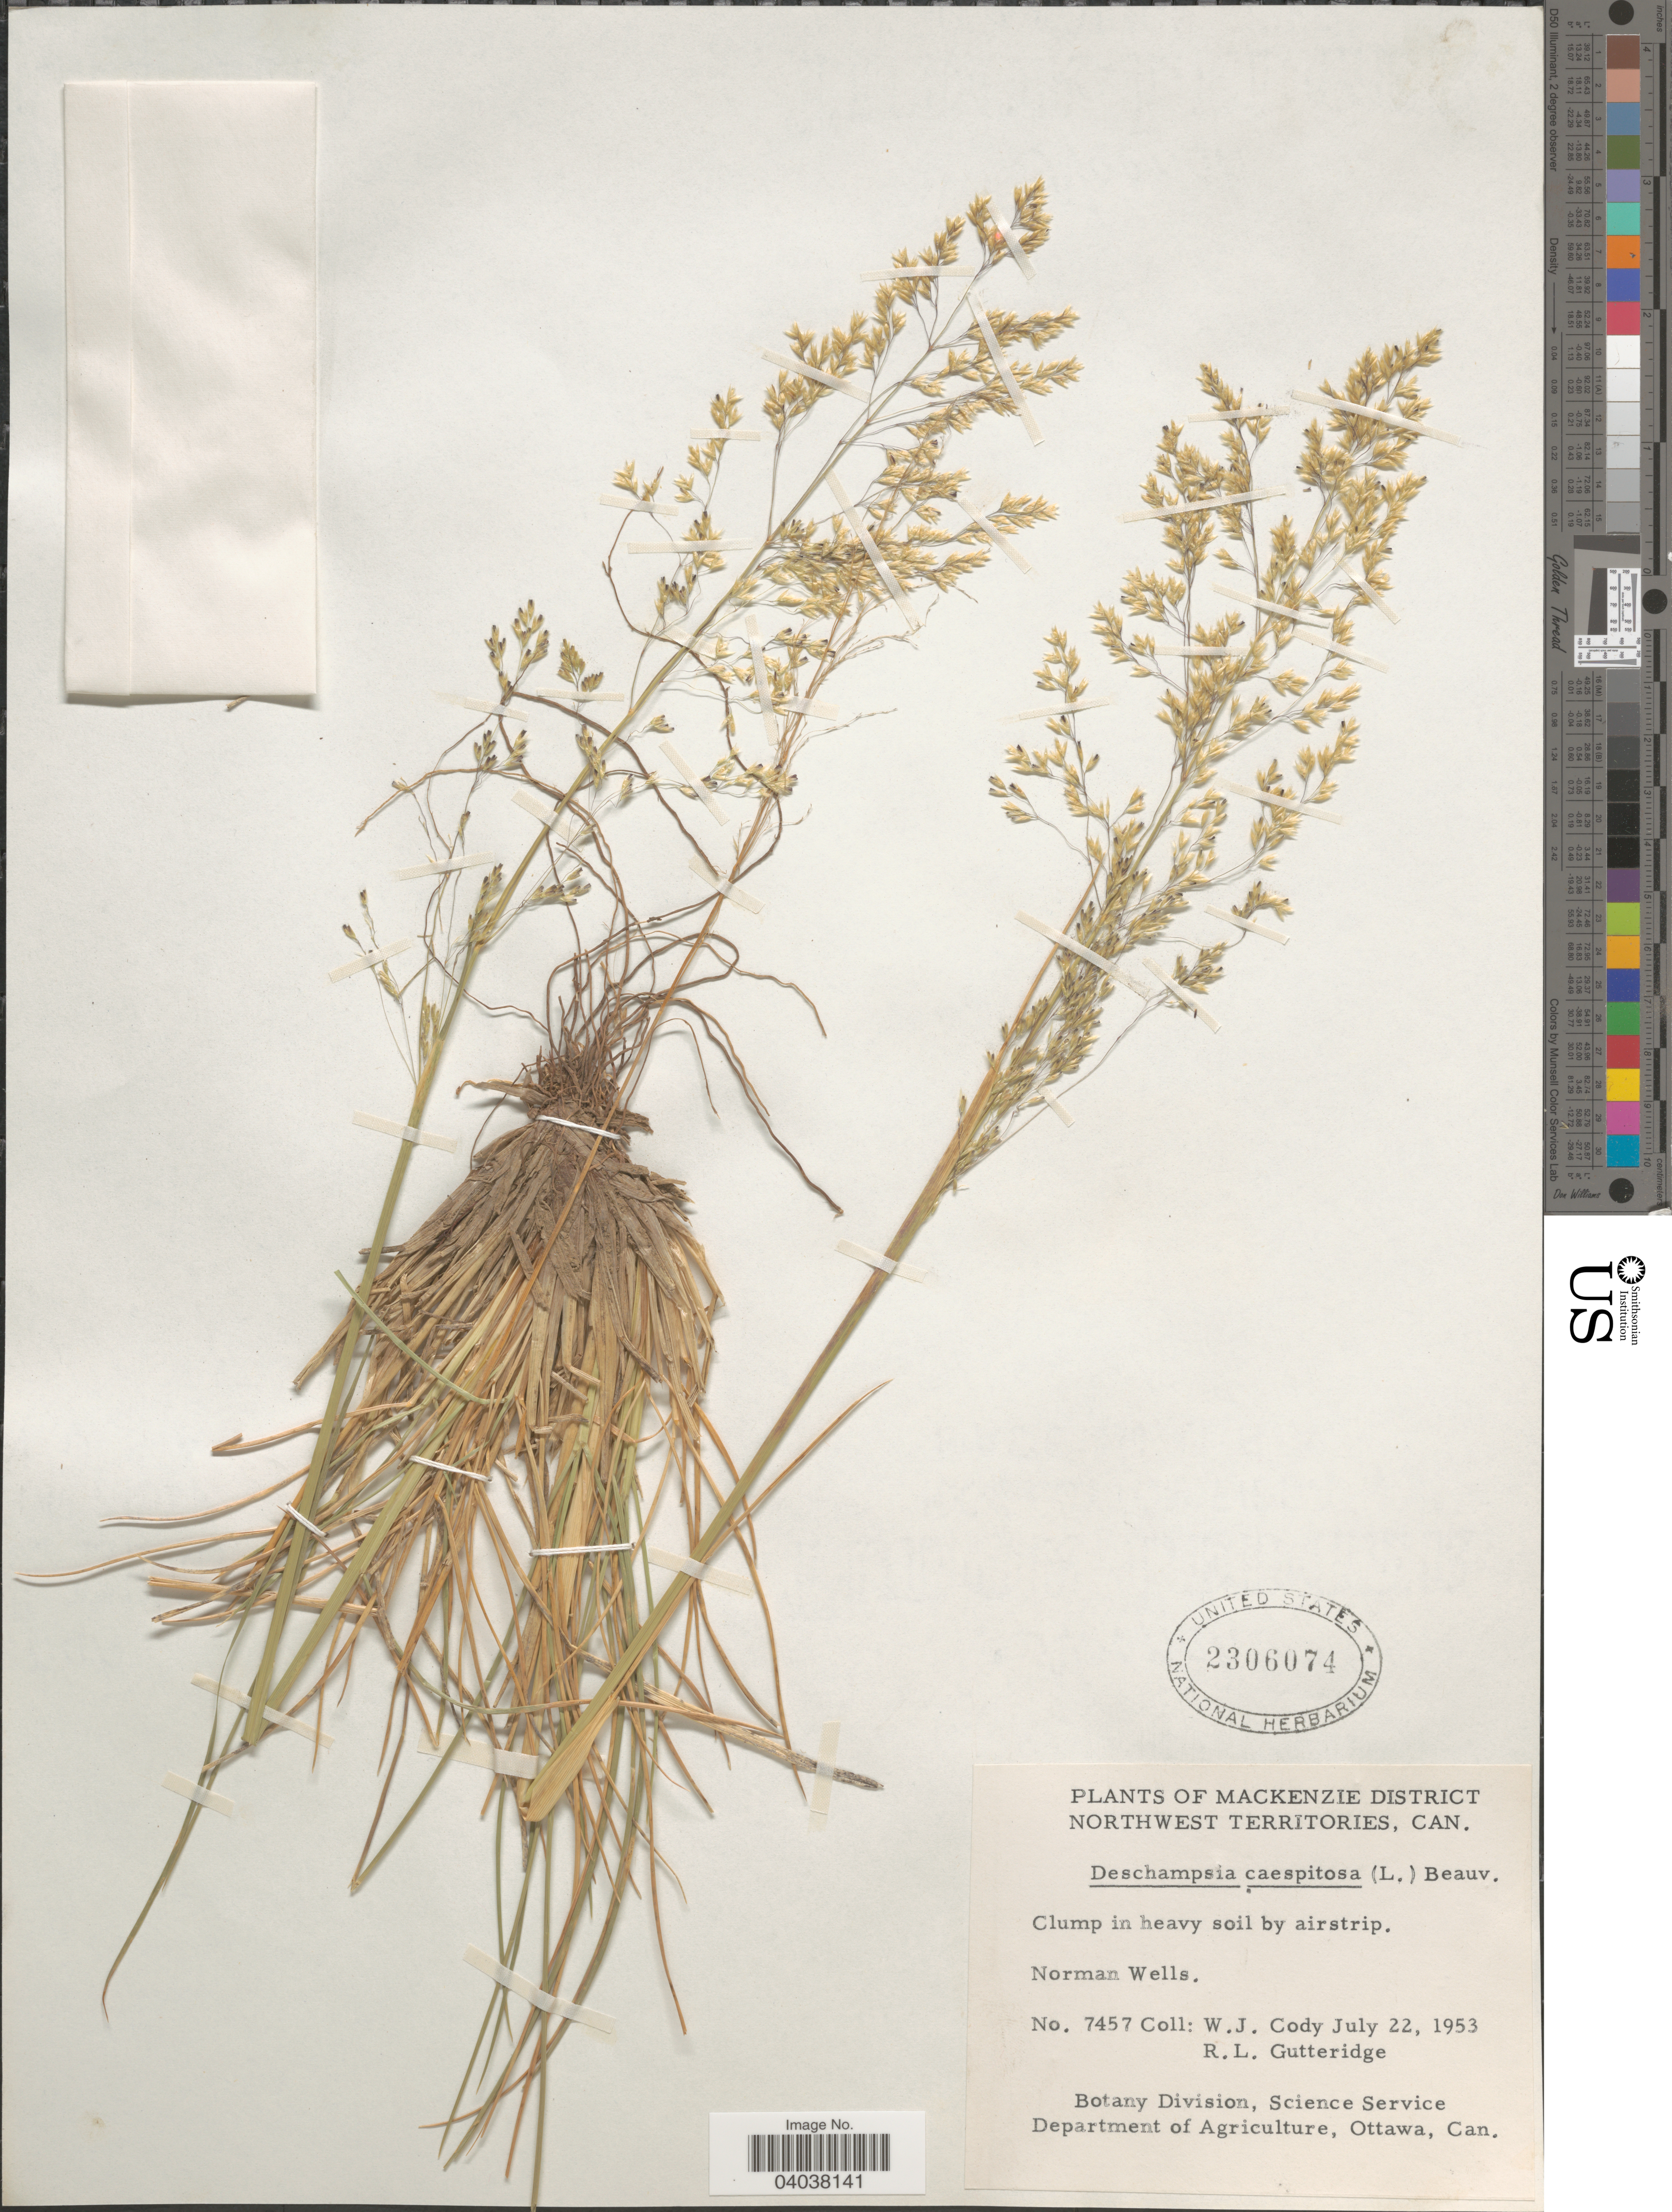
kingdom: Plantae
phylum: Tracheophyta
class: Liliopsida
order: Poales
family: Poaceae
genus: Deschampsia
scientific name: Deschampsia cespitosa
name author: (L.) P. Beauv.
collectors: W. Cody & R. Gutteridge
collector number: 7457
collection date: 1953-07-22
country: Canada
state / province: Northwest Territories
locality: Mackenzie District. Norman Wells.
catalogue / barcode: US 2306074